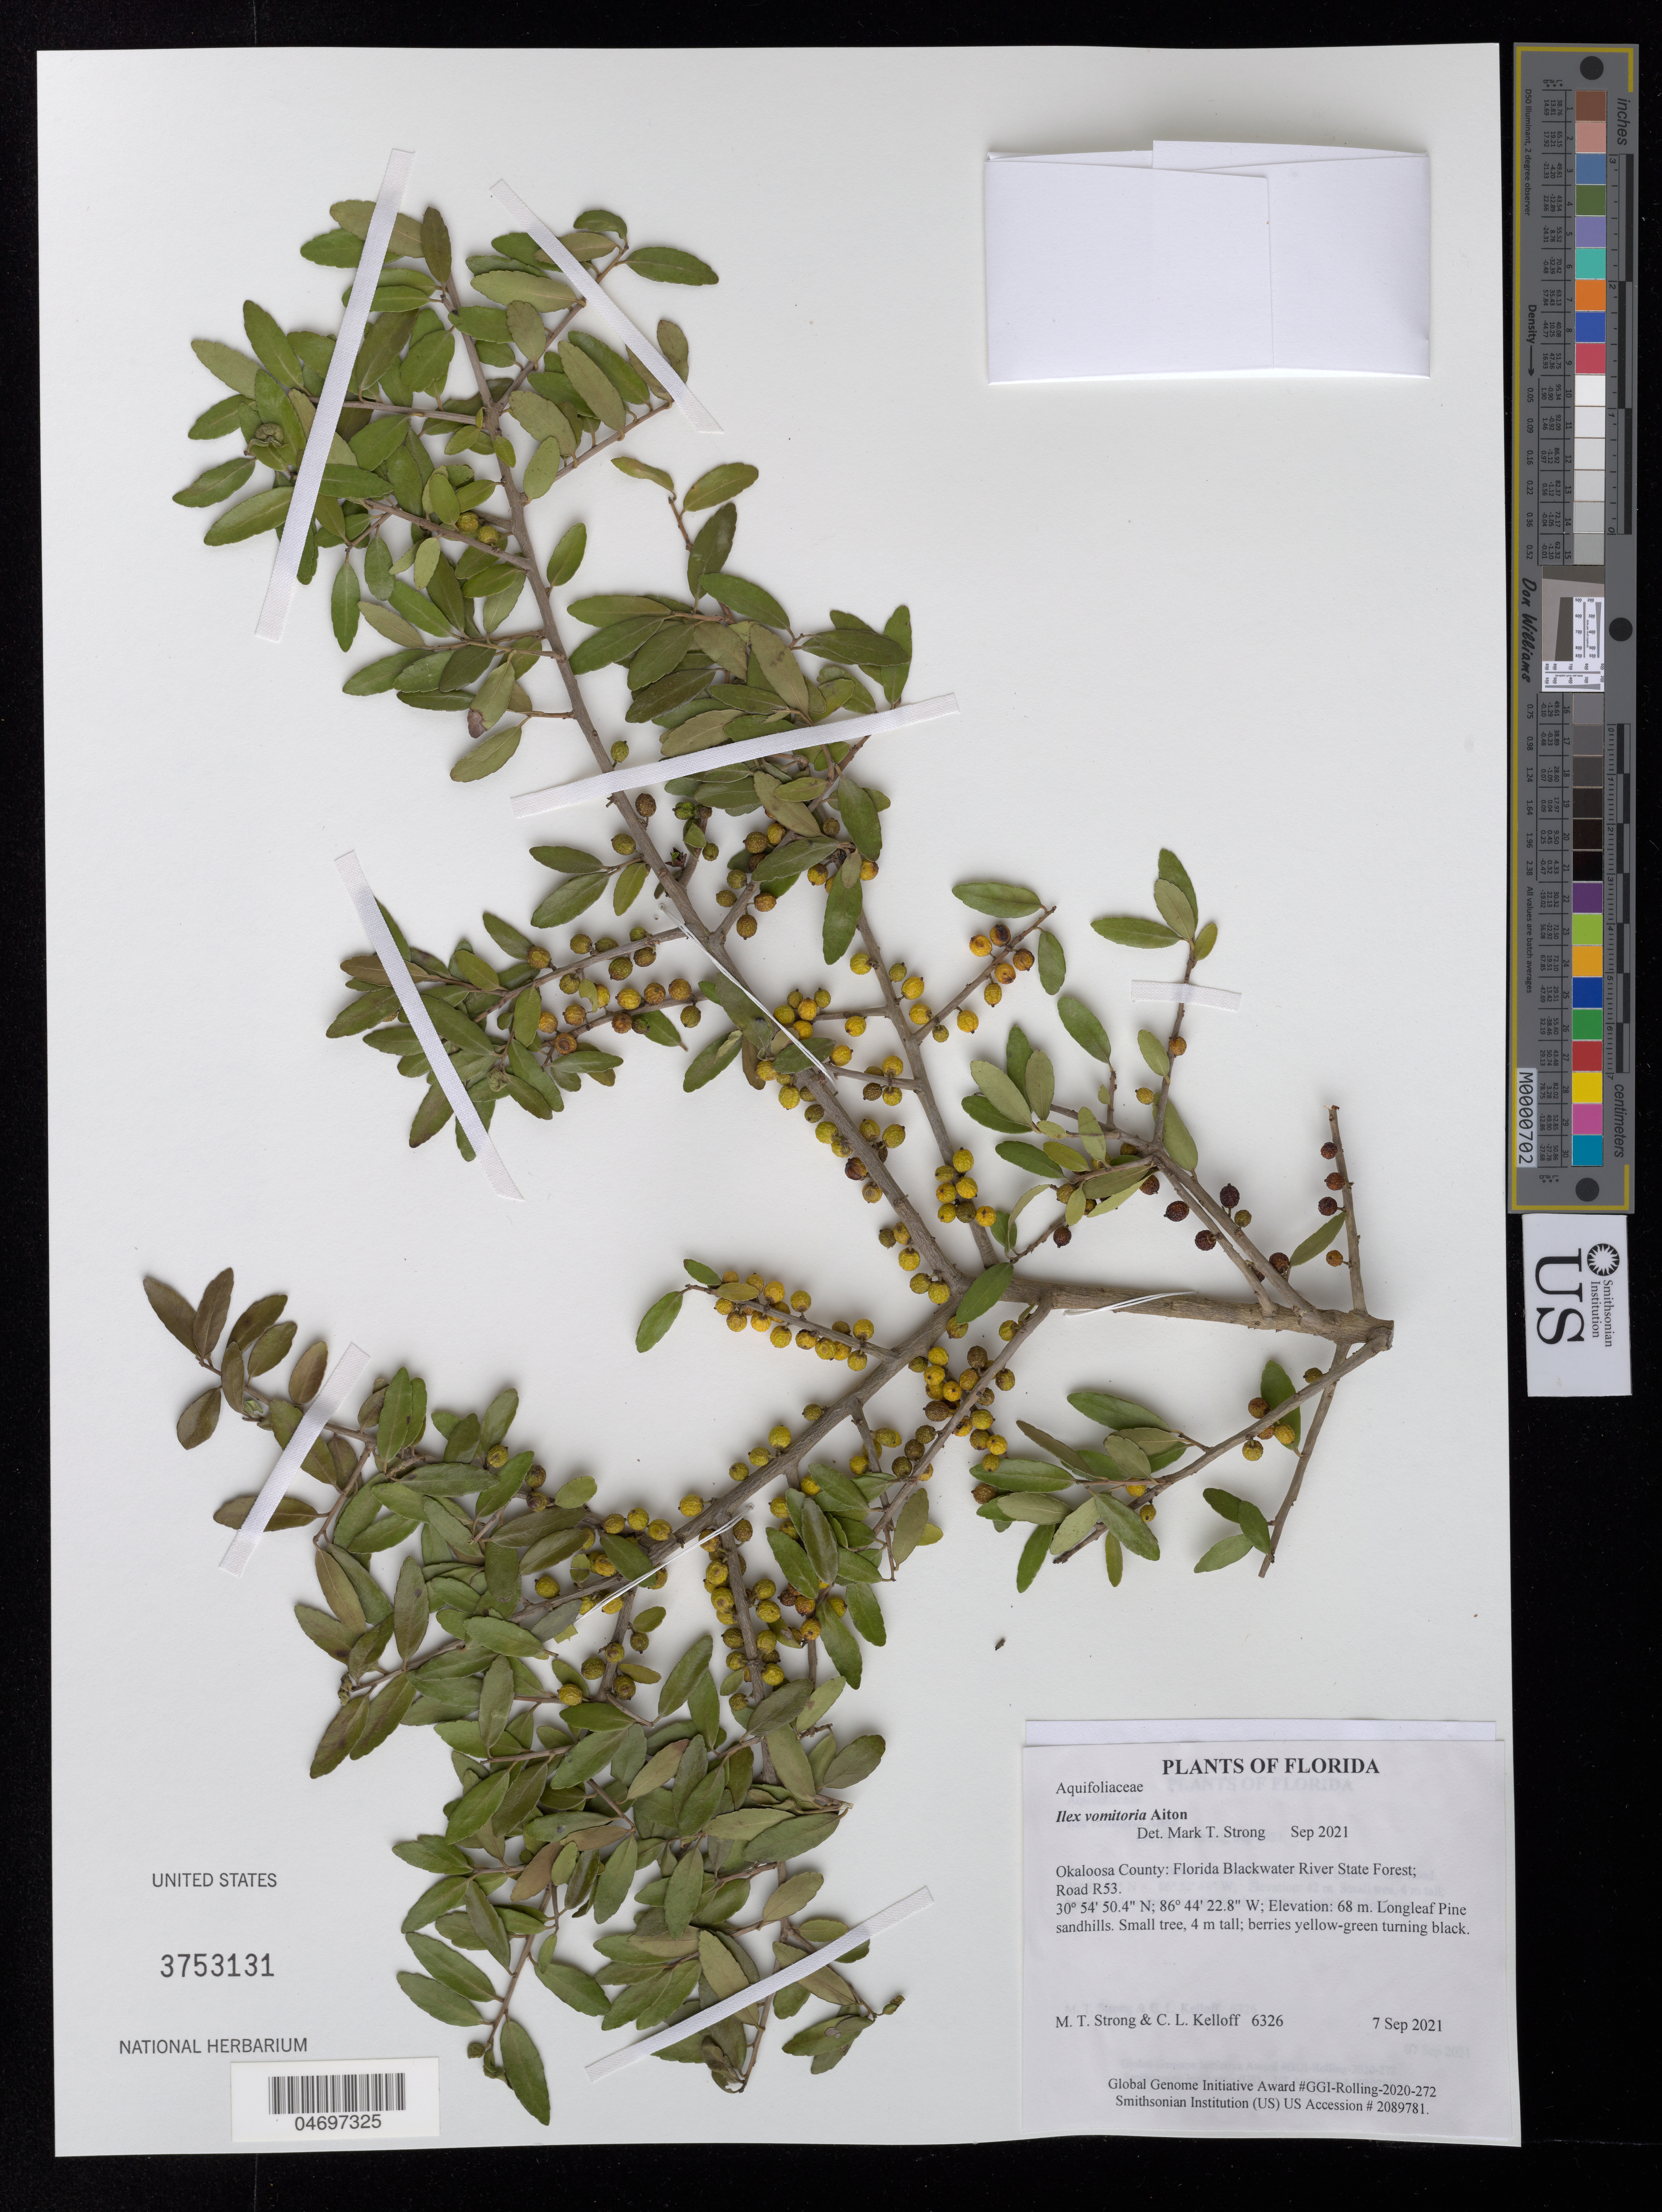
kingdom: Plantae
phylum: Tracheophyta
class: Magnoliopsida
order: Aquifoliales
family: Aquifoliaceae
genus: Ilex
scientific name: Ilex vomitoria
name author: Aiton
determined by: Strong, Mark T.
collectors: M. T. Strong & C. L. Kelloff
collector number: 6326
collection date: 2021-09-07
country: United States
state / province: Florida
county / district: Okaloosa County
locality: Florida Blackwater River State Forest; Road R53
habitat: Longleaf Pine sandhills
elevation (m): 68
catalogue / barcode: US 3753131